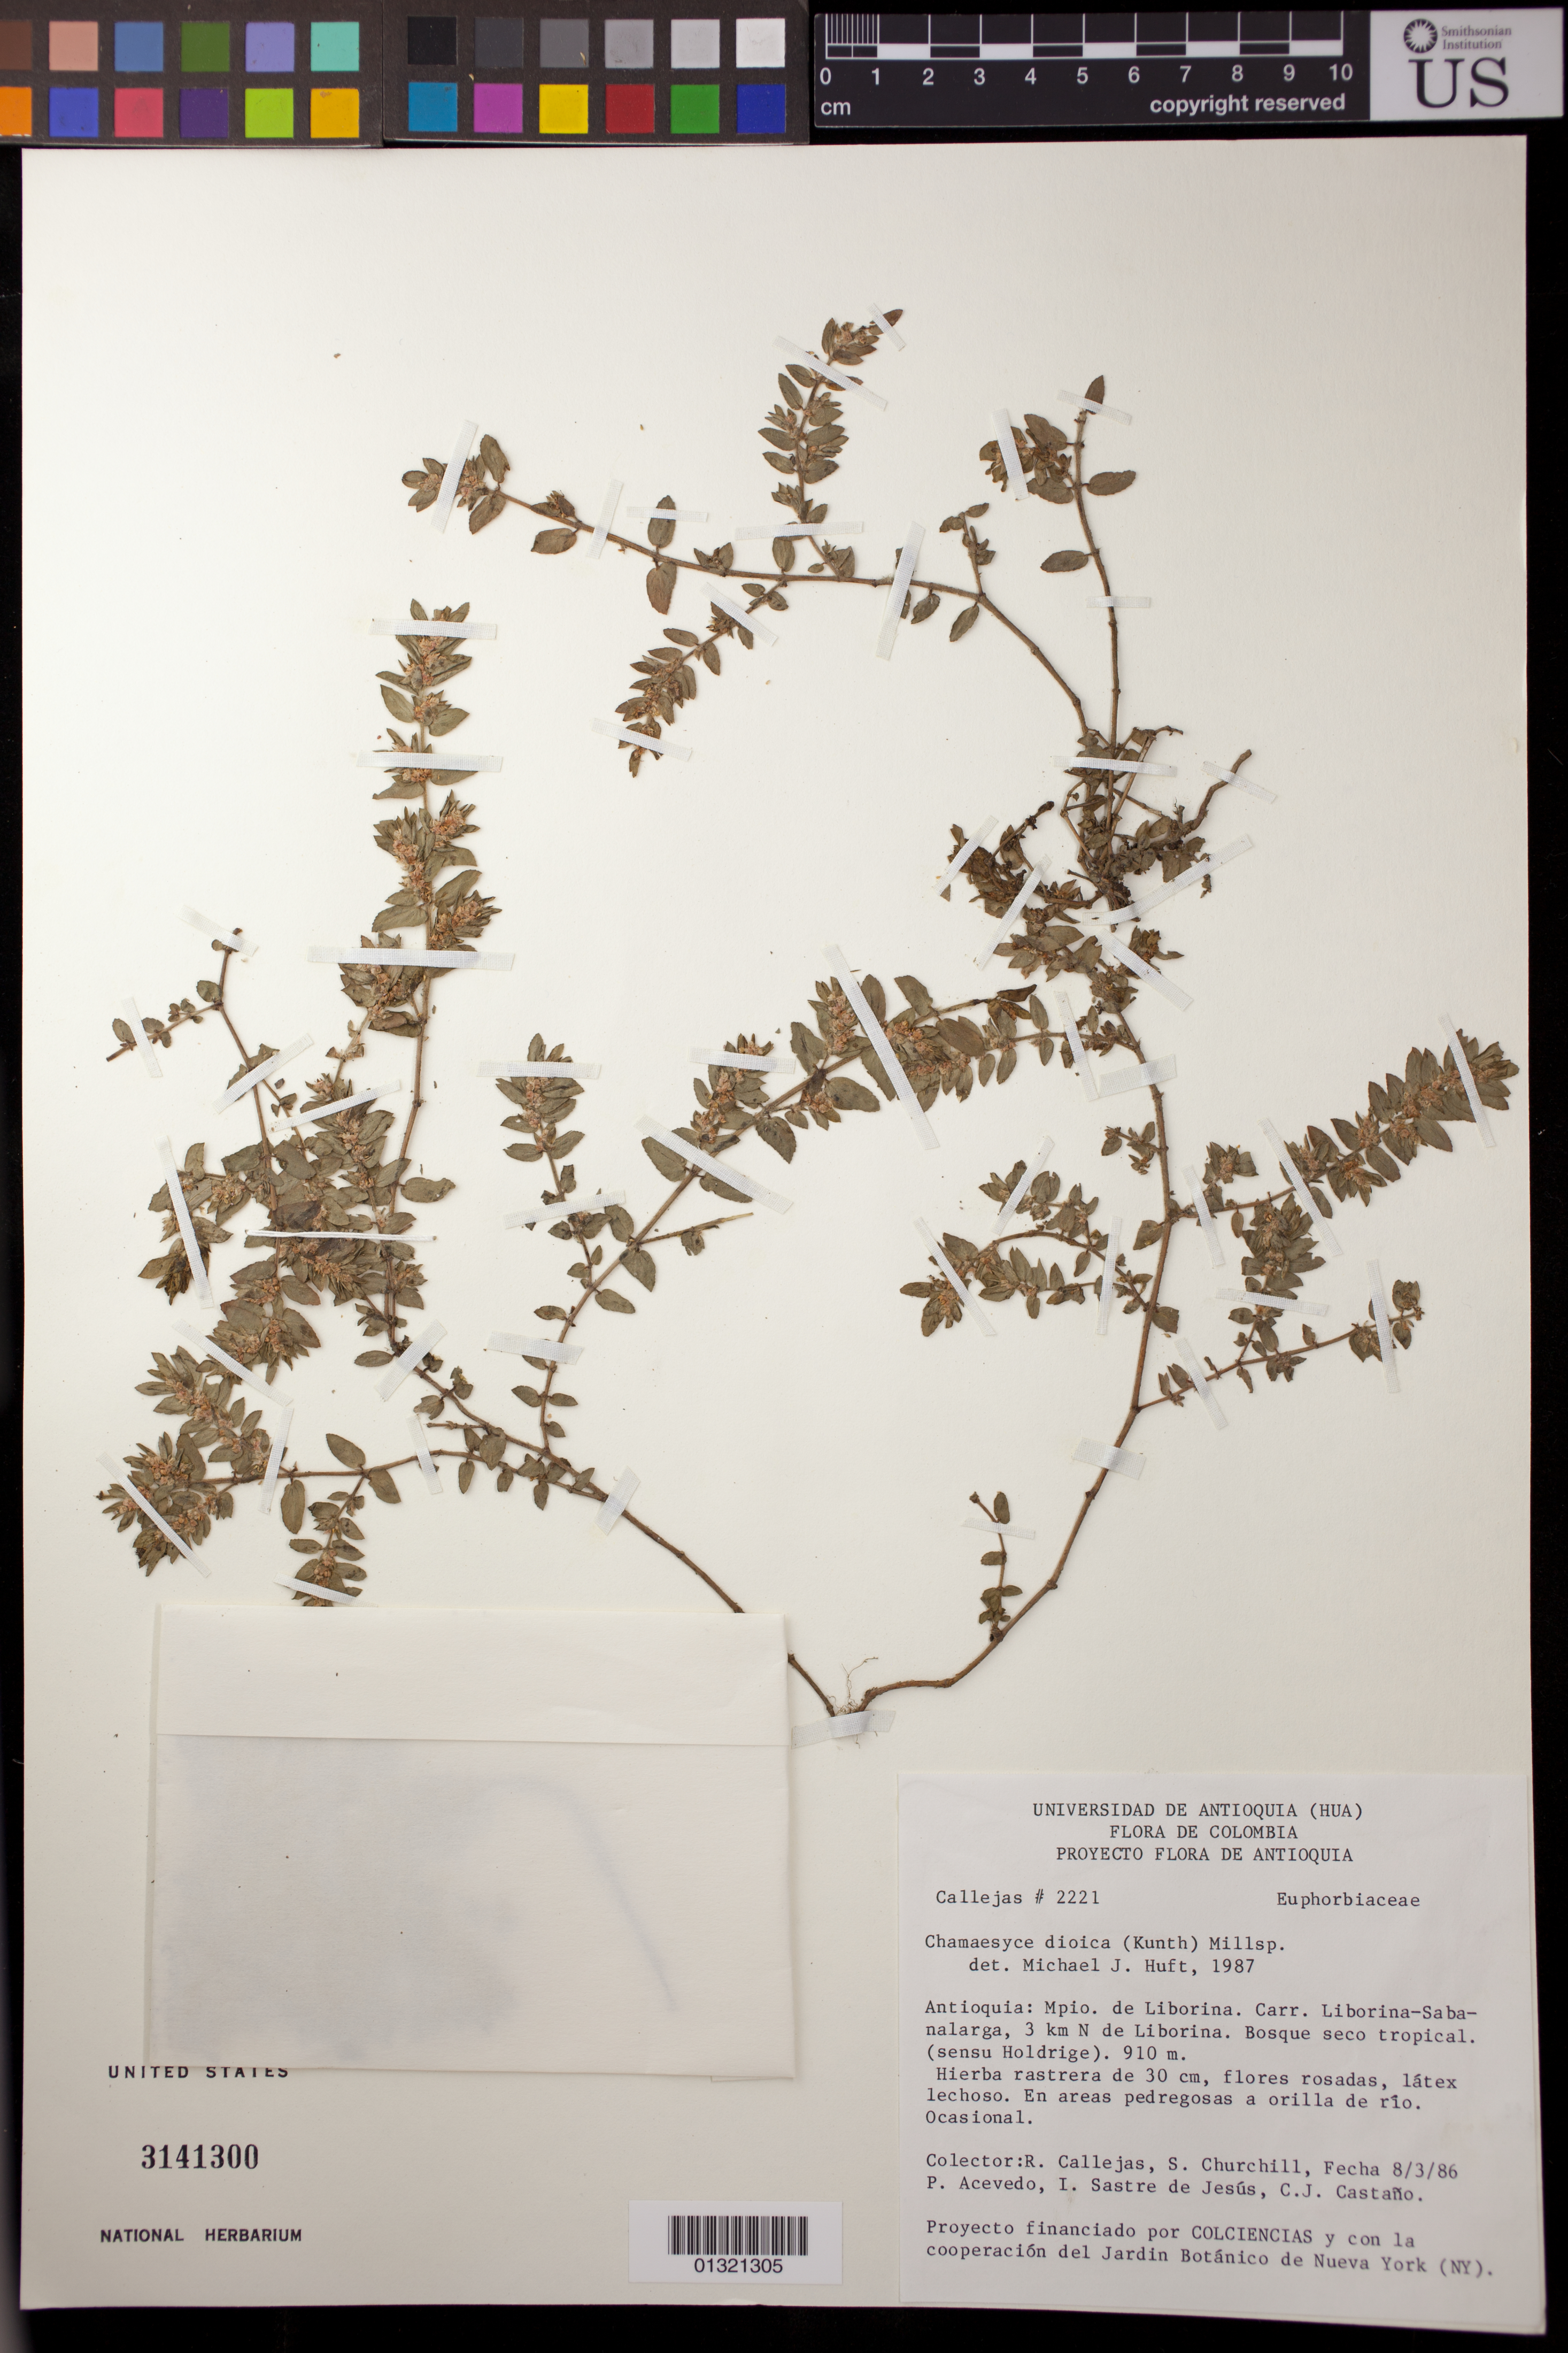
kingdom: Plantae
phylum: Tracheophyta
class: Magnoliopsida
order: Malpighiales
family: Euphorbiaceae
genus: Euphorbia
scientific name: Euphorbia dioeca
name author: Kunth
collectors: R. Callejas, S. Churchill, I. Sastre-de Jesús & C. Castano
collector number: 2221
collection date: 1986-03-08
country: Colombia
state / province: Antioquia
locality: Mpio. de Liborina. Carr. Liborina-Sabanalarga, 3 km N de Liborina.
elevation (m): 910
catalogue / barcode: US 3141300